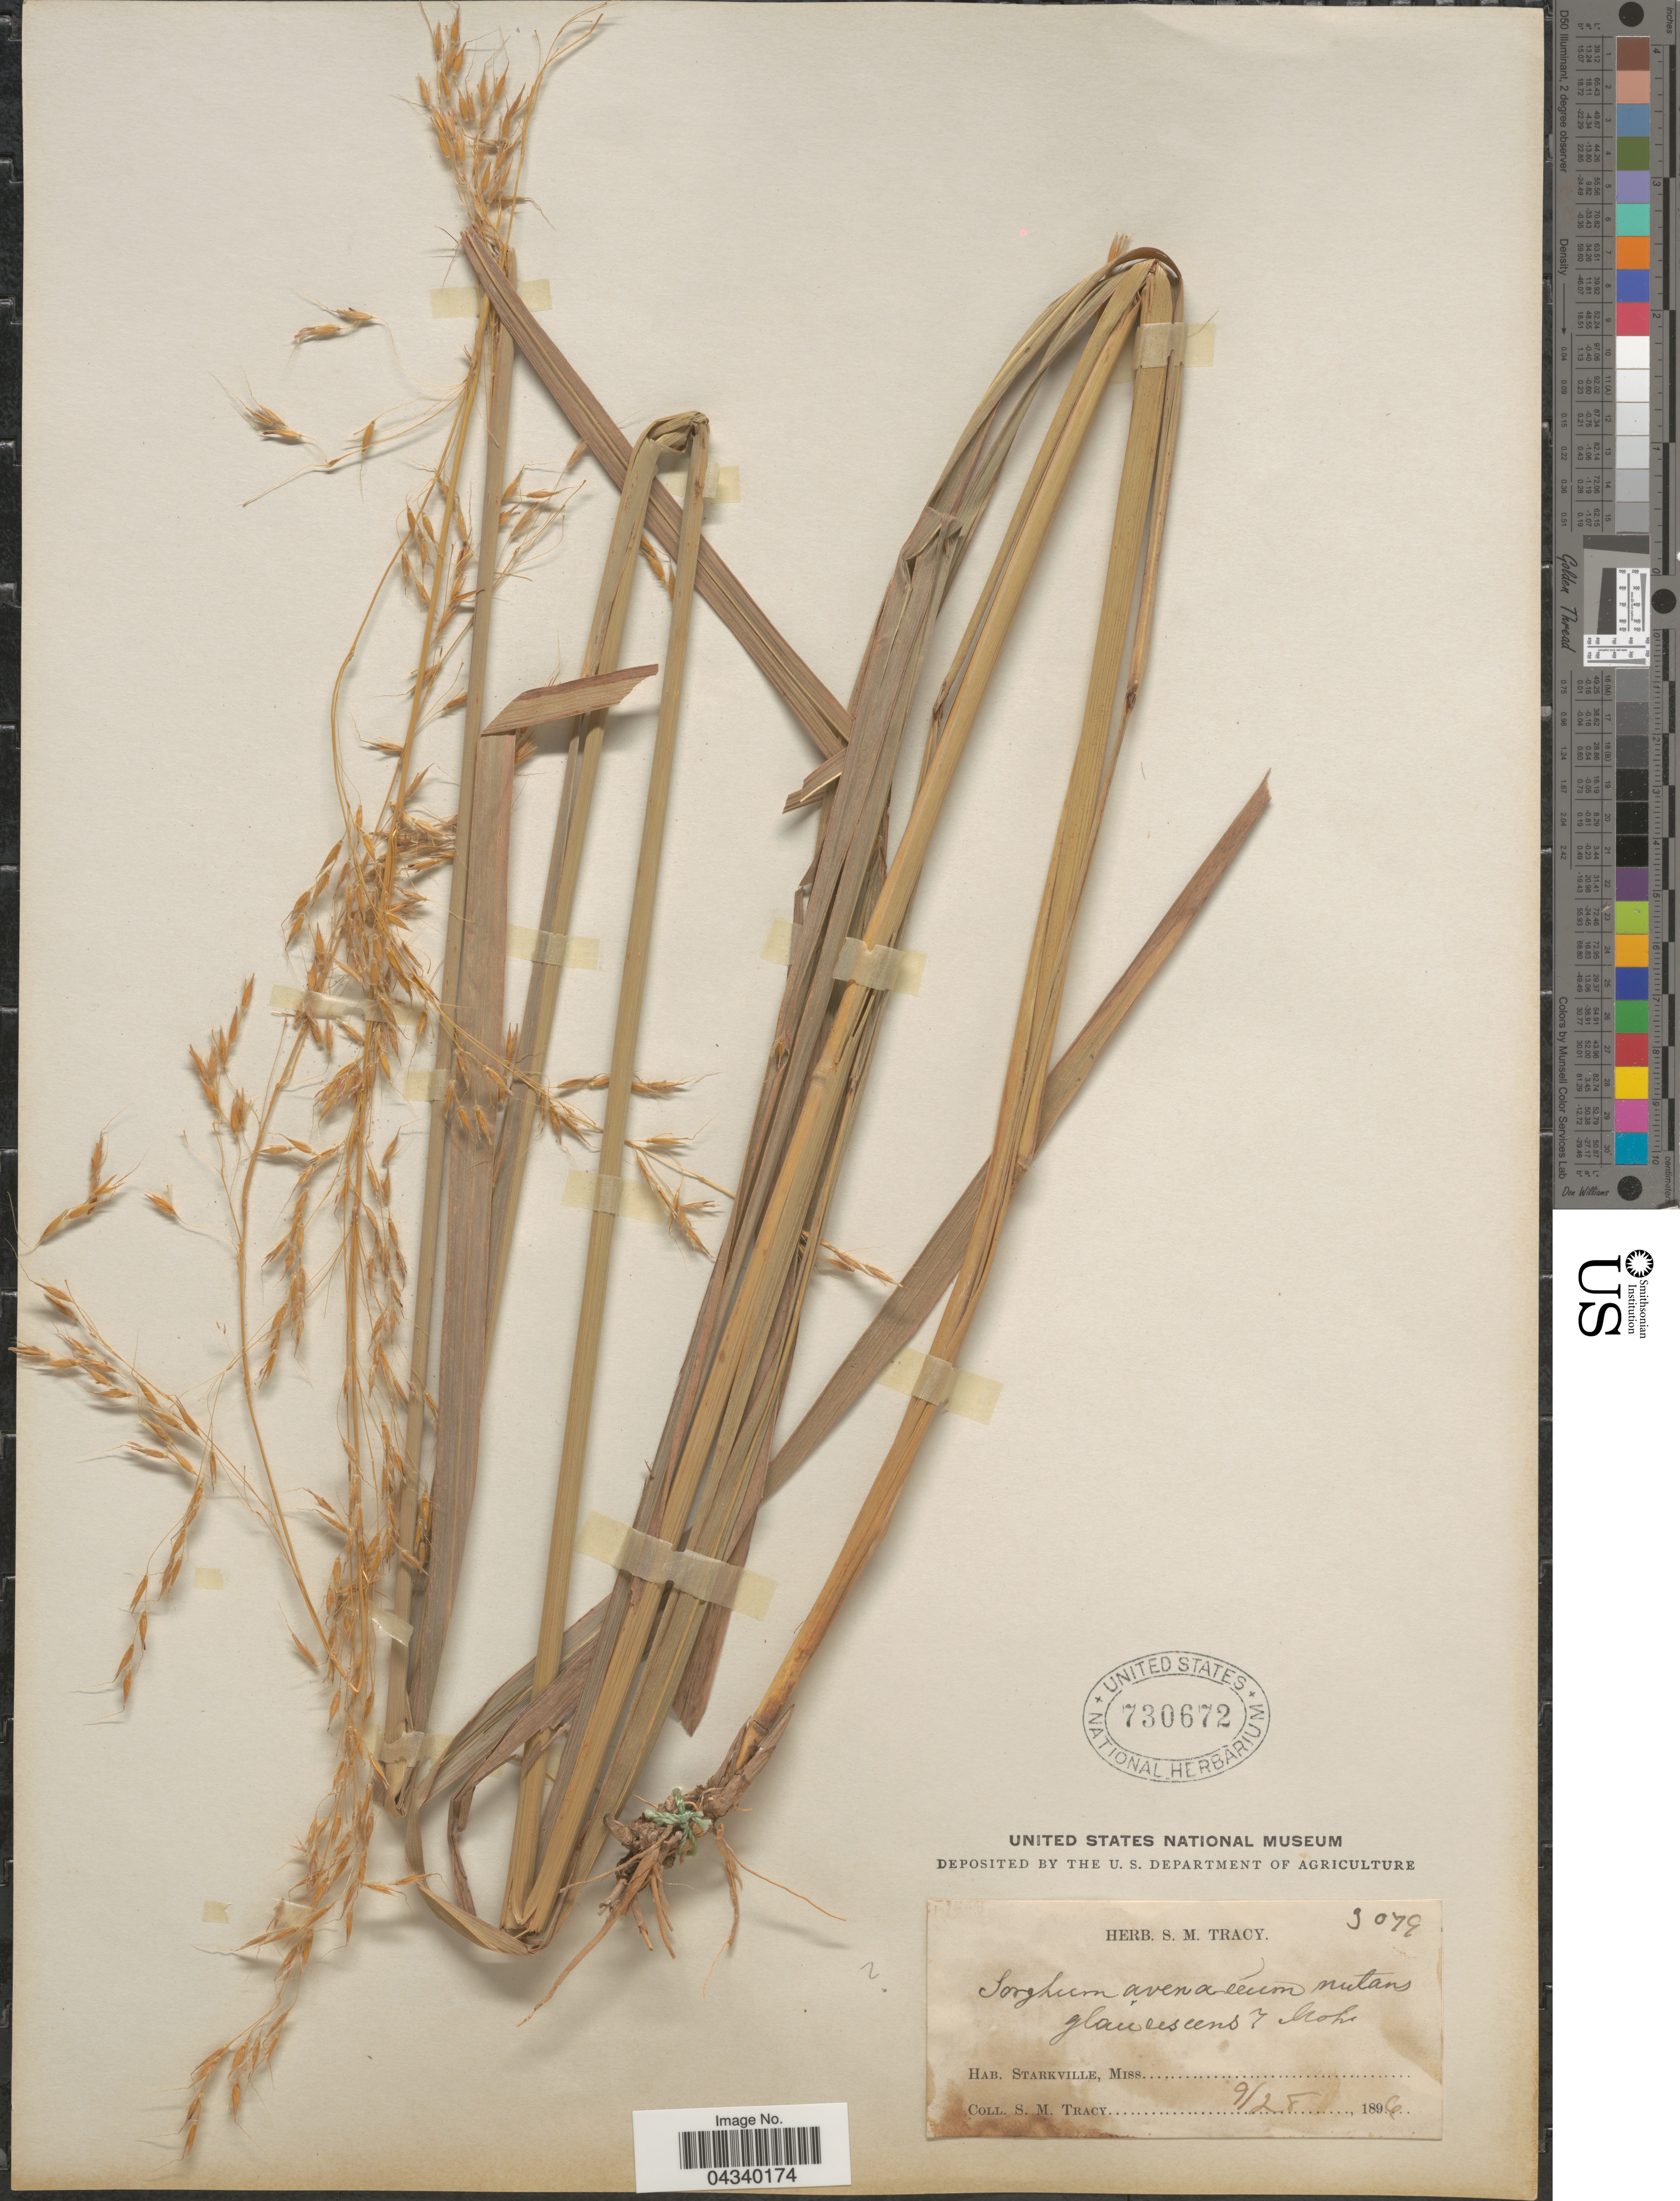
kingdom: Plantae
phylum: Tracheophyta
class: Liliopsida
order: Poales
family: Poaceae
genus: Sorghum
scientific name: Sorghum sp.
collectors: S. M. Tracy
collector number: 3079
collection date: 1896-09-28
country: United States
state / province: Mississippi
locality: Starkville.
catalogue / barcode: US 730672